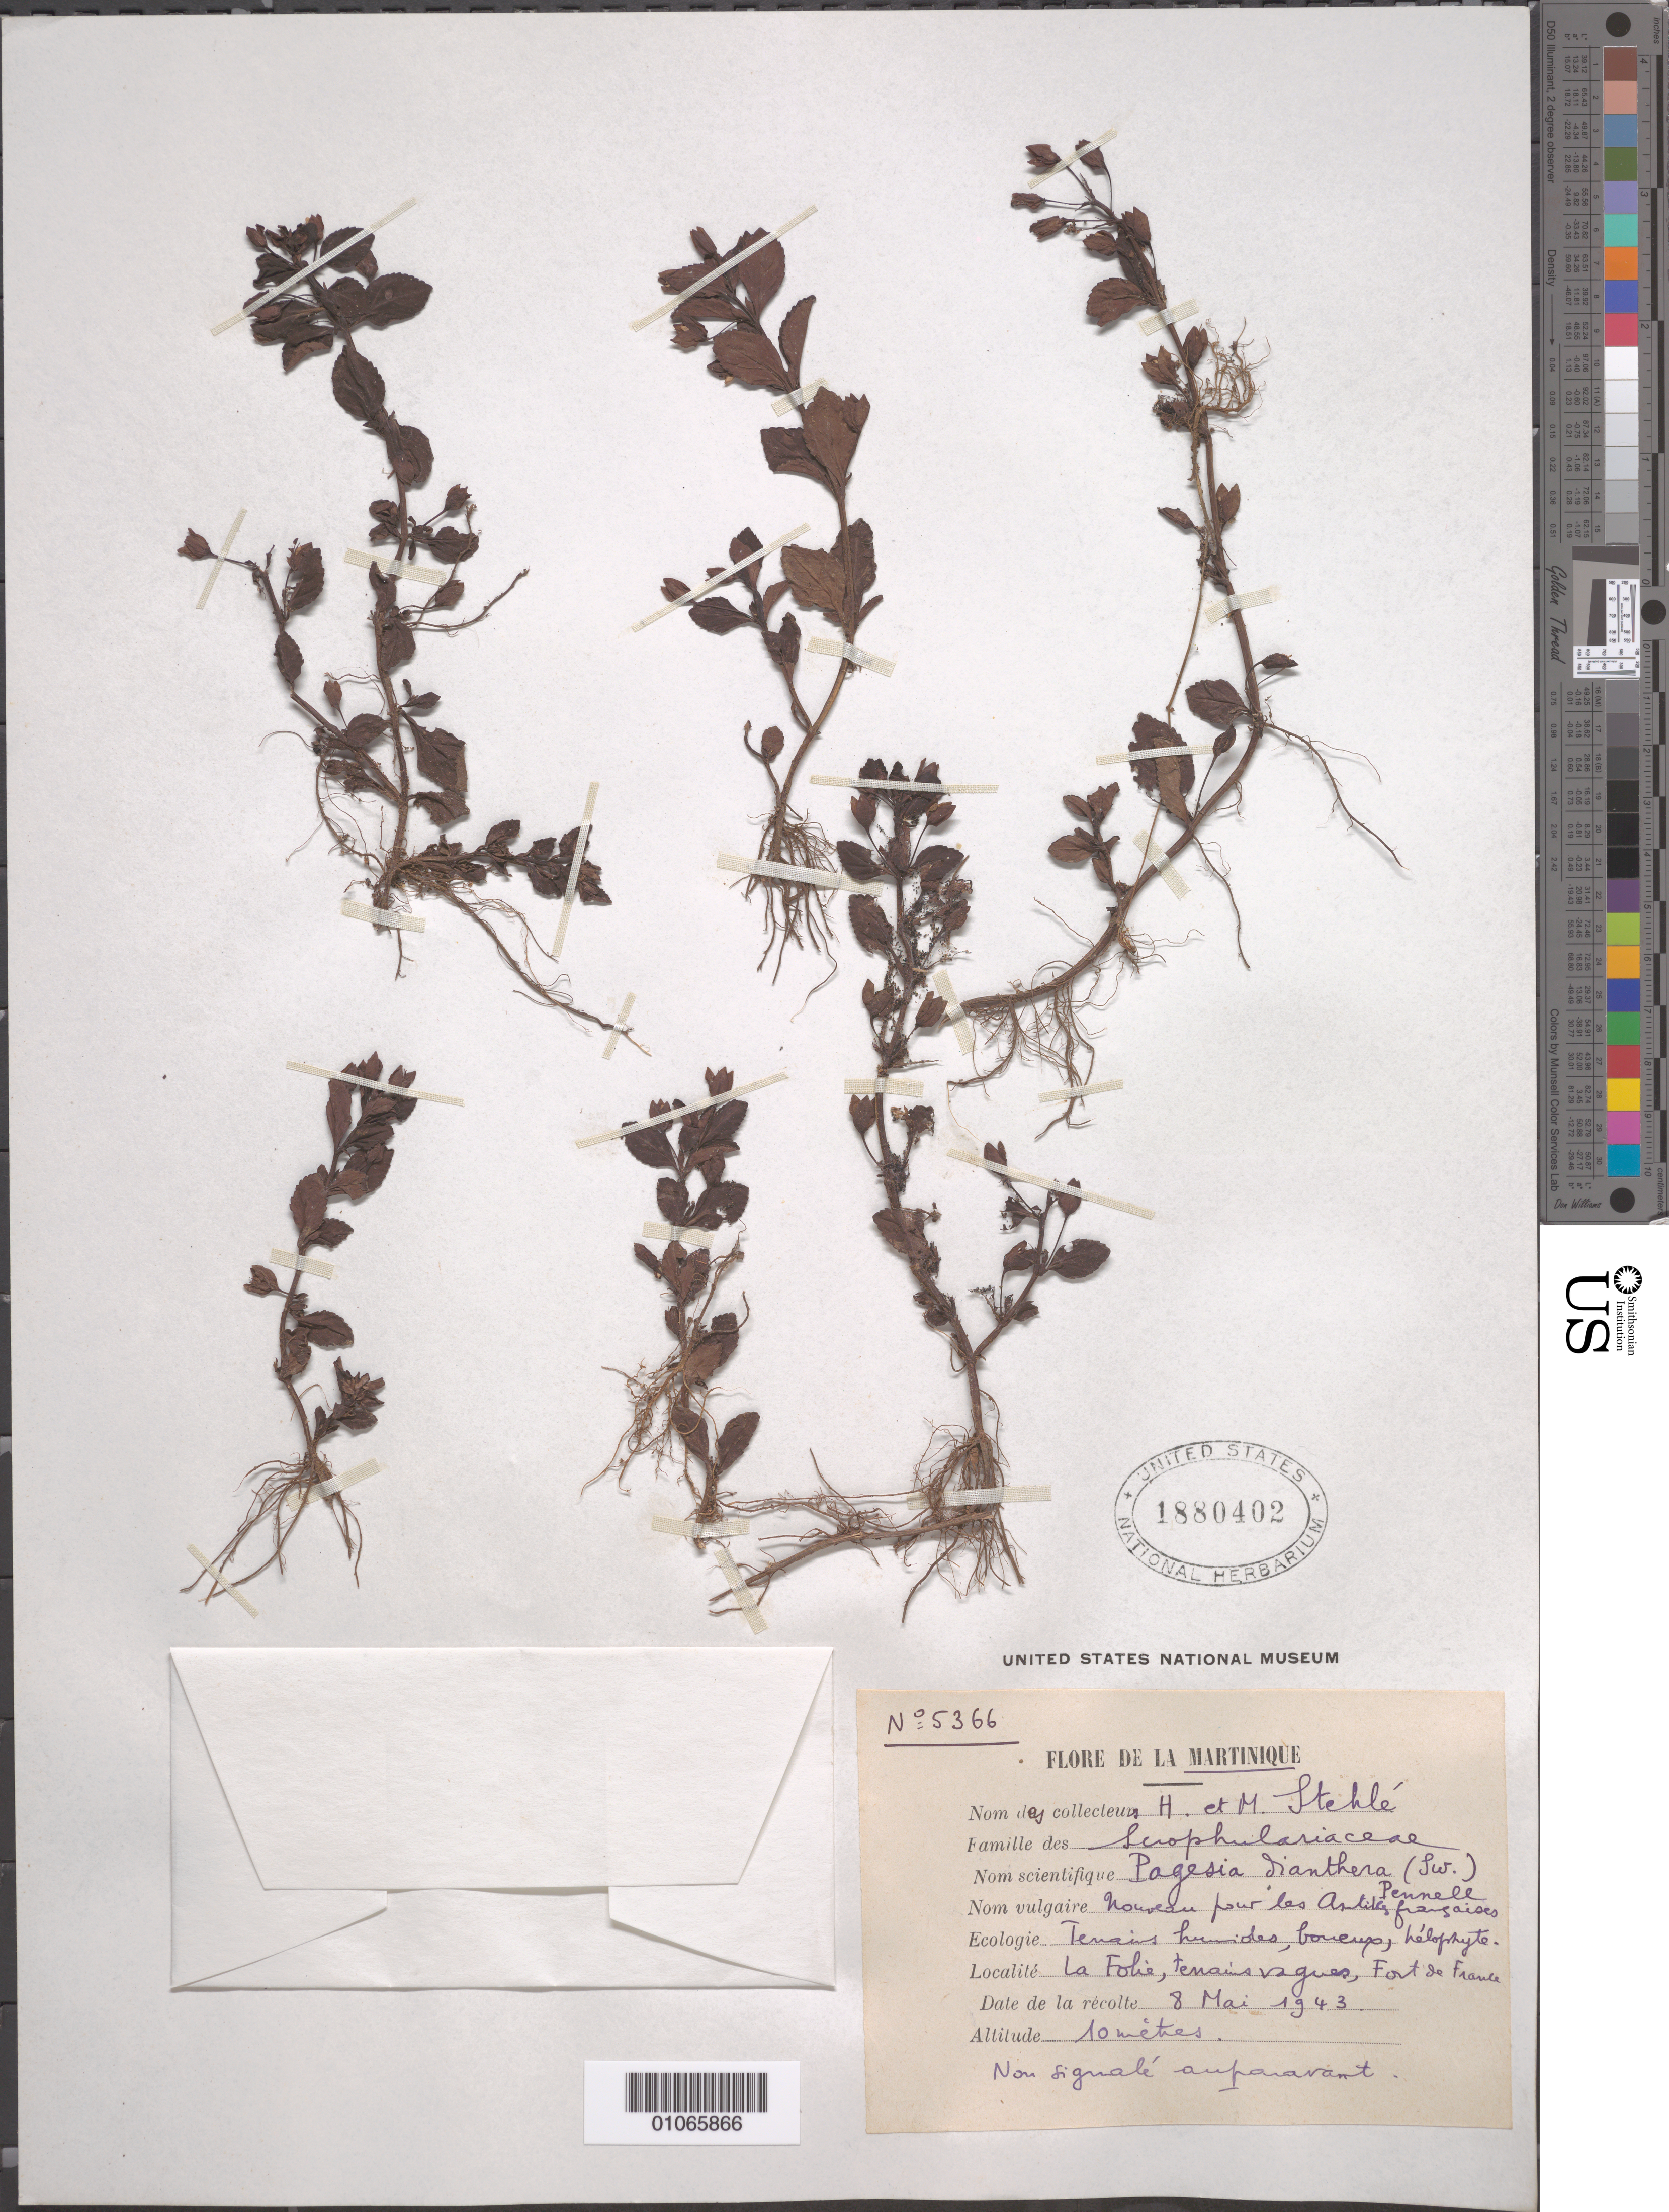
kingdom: Plantae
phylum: Tracheophyta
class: Magnoliopsida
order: Lamiales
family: Plantaginaceae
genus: Mecardonia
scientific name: Mecardonia procumbens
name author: (Mill.) Small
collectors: H. Stehlé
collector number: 5366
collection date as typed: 08 May 1943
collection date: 1943-05-08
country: Martinique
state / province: Fort-de-France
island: Martinique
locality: La Folie, Fort de France. Wetlands.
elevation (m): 10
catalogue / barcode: US 1880402